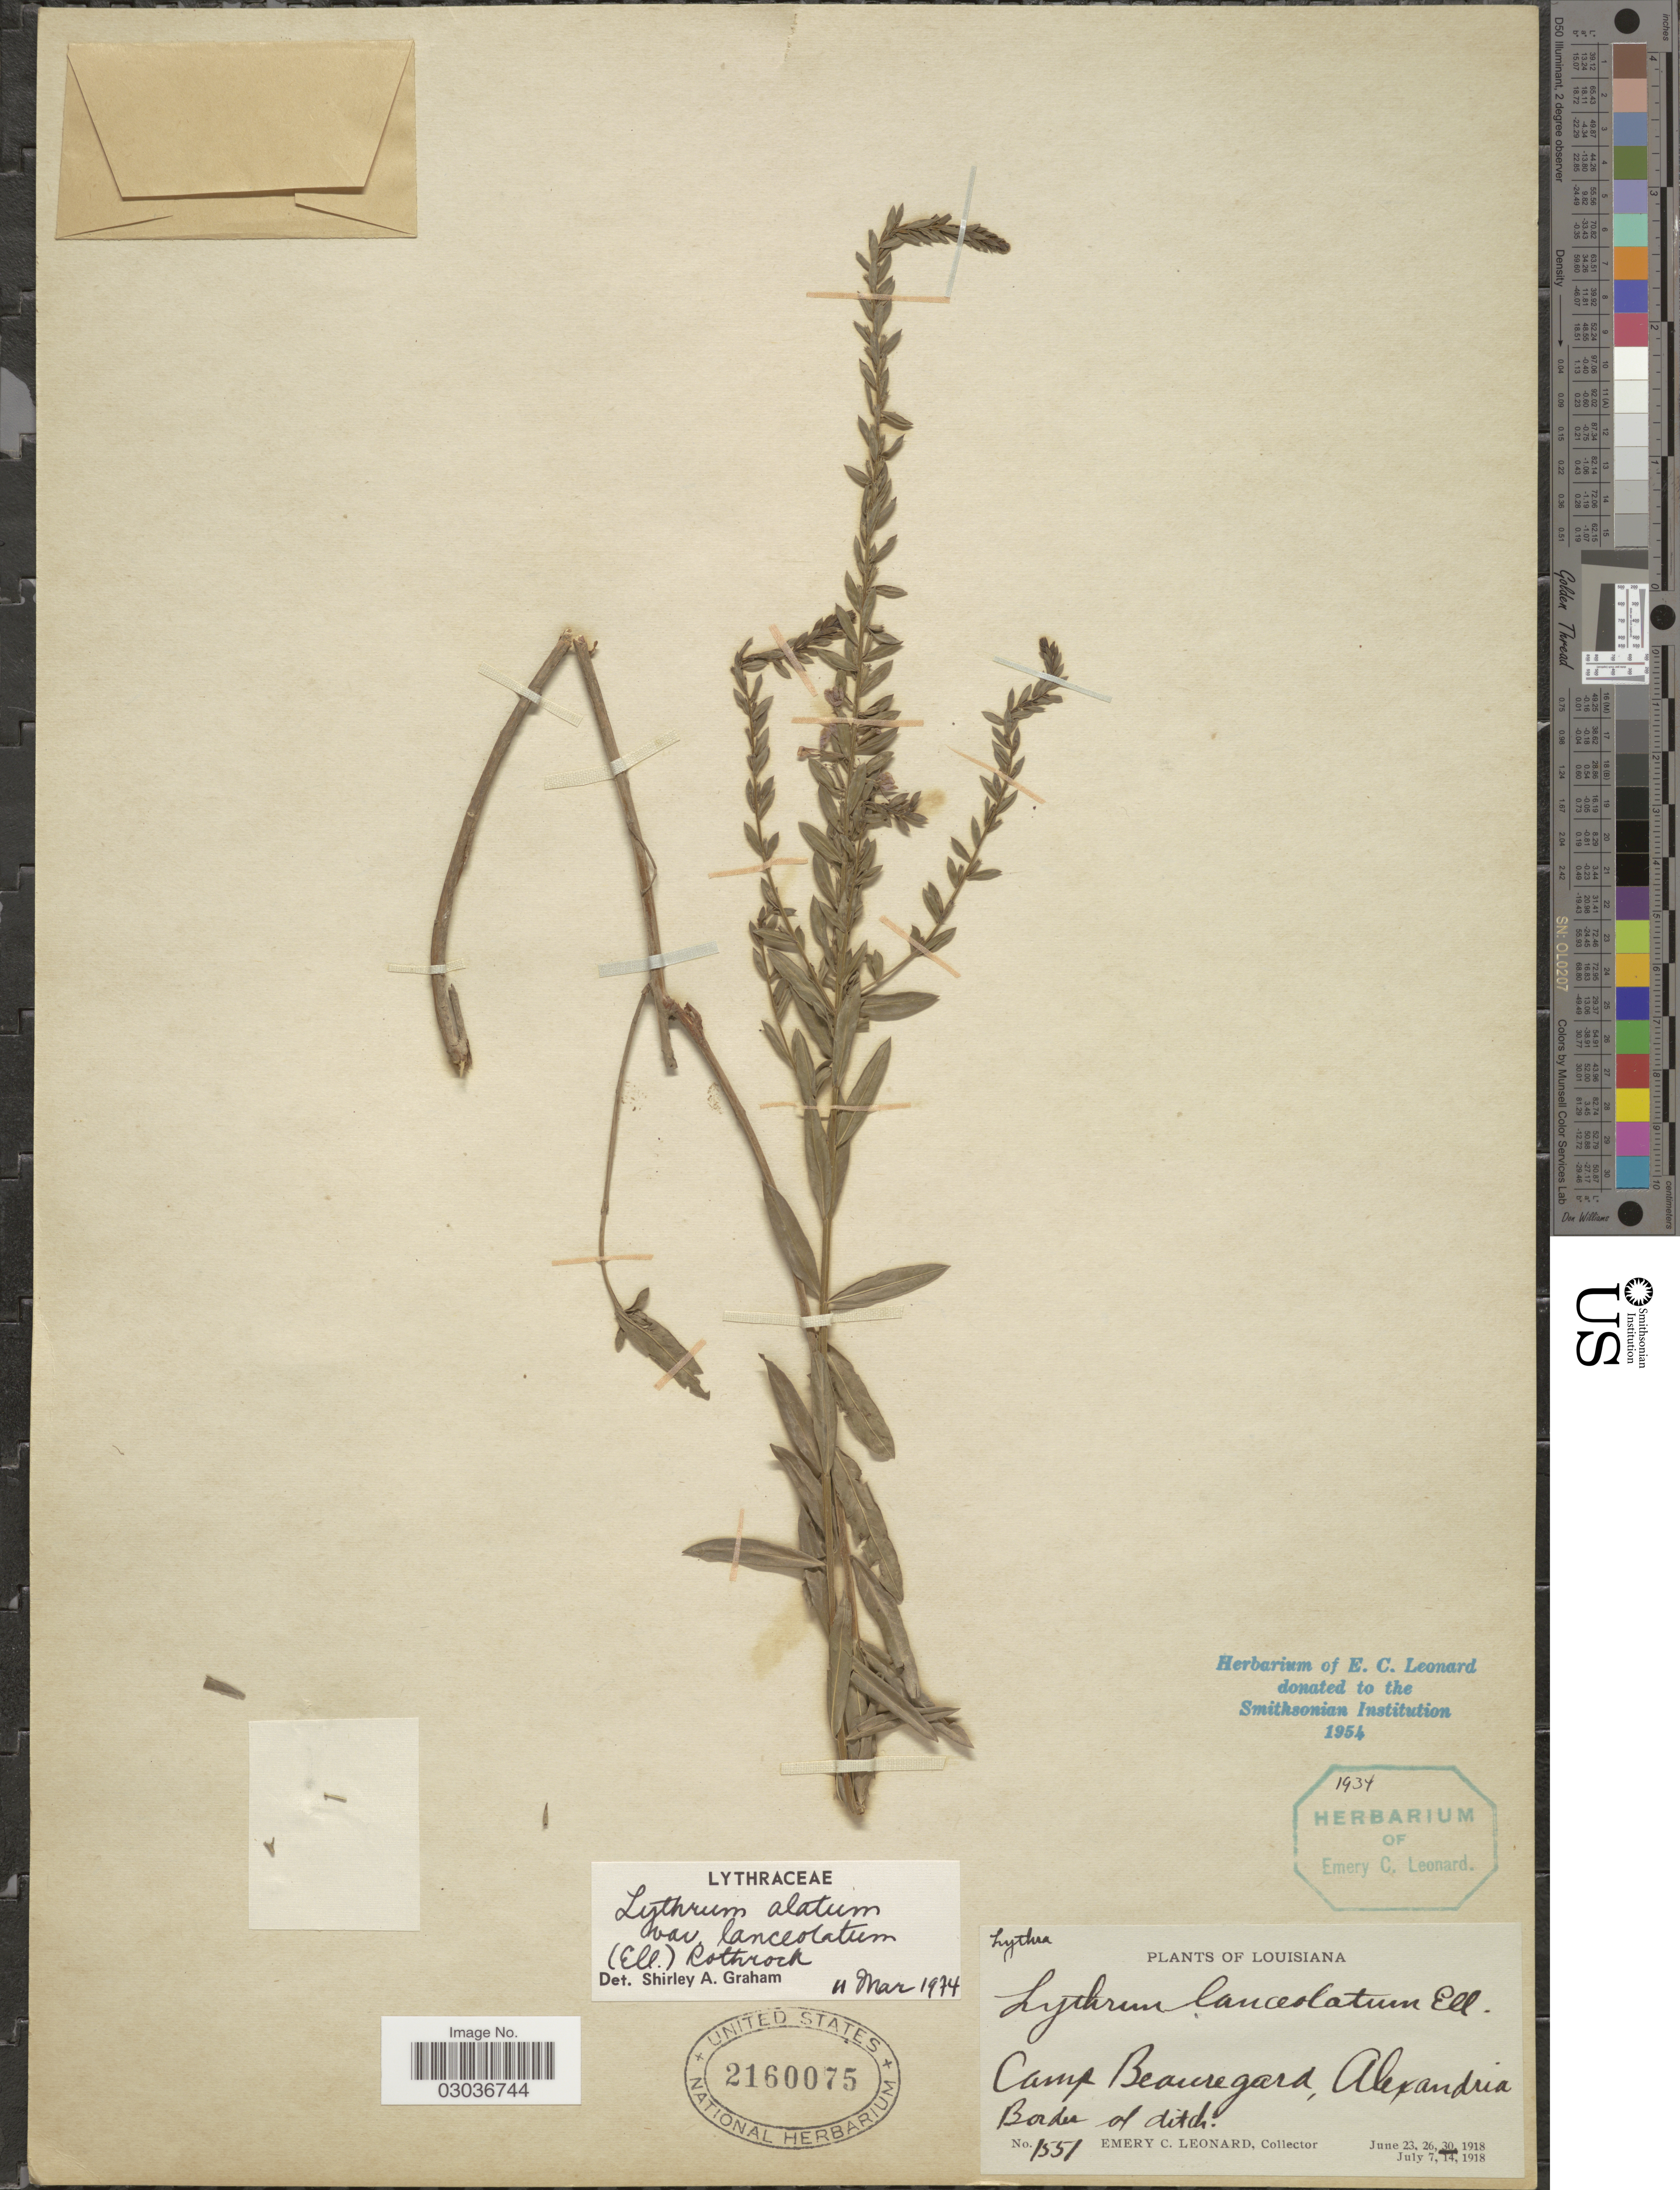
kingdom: Plantae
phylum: Tracheophyta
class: Magnoliopsida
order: Myrtales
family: Lythraceae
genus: Lythrum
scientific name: Lythrum alatum var. lanceolatum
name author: (Elliott) A. Gray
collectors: E. C. Leonard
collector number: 1551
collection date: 1918-06-30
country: United States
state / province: Louisiana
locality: Camp Beauregard, Alexandria.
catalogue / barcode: US 2160075